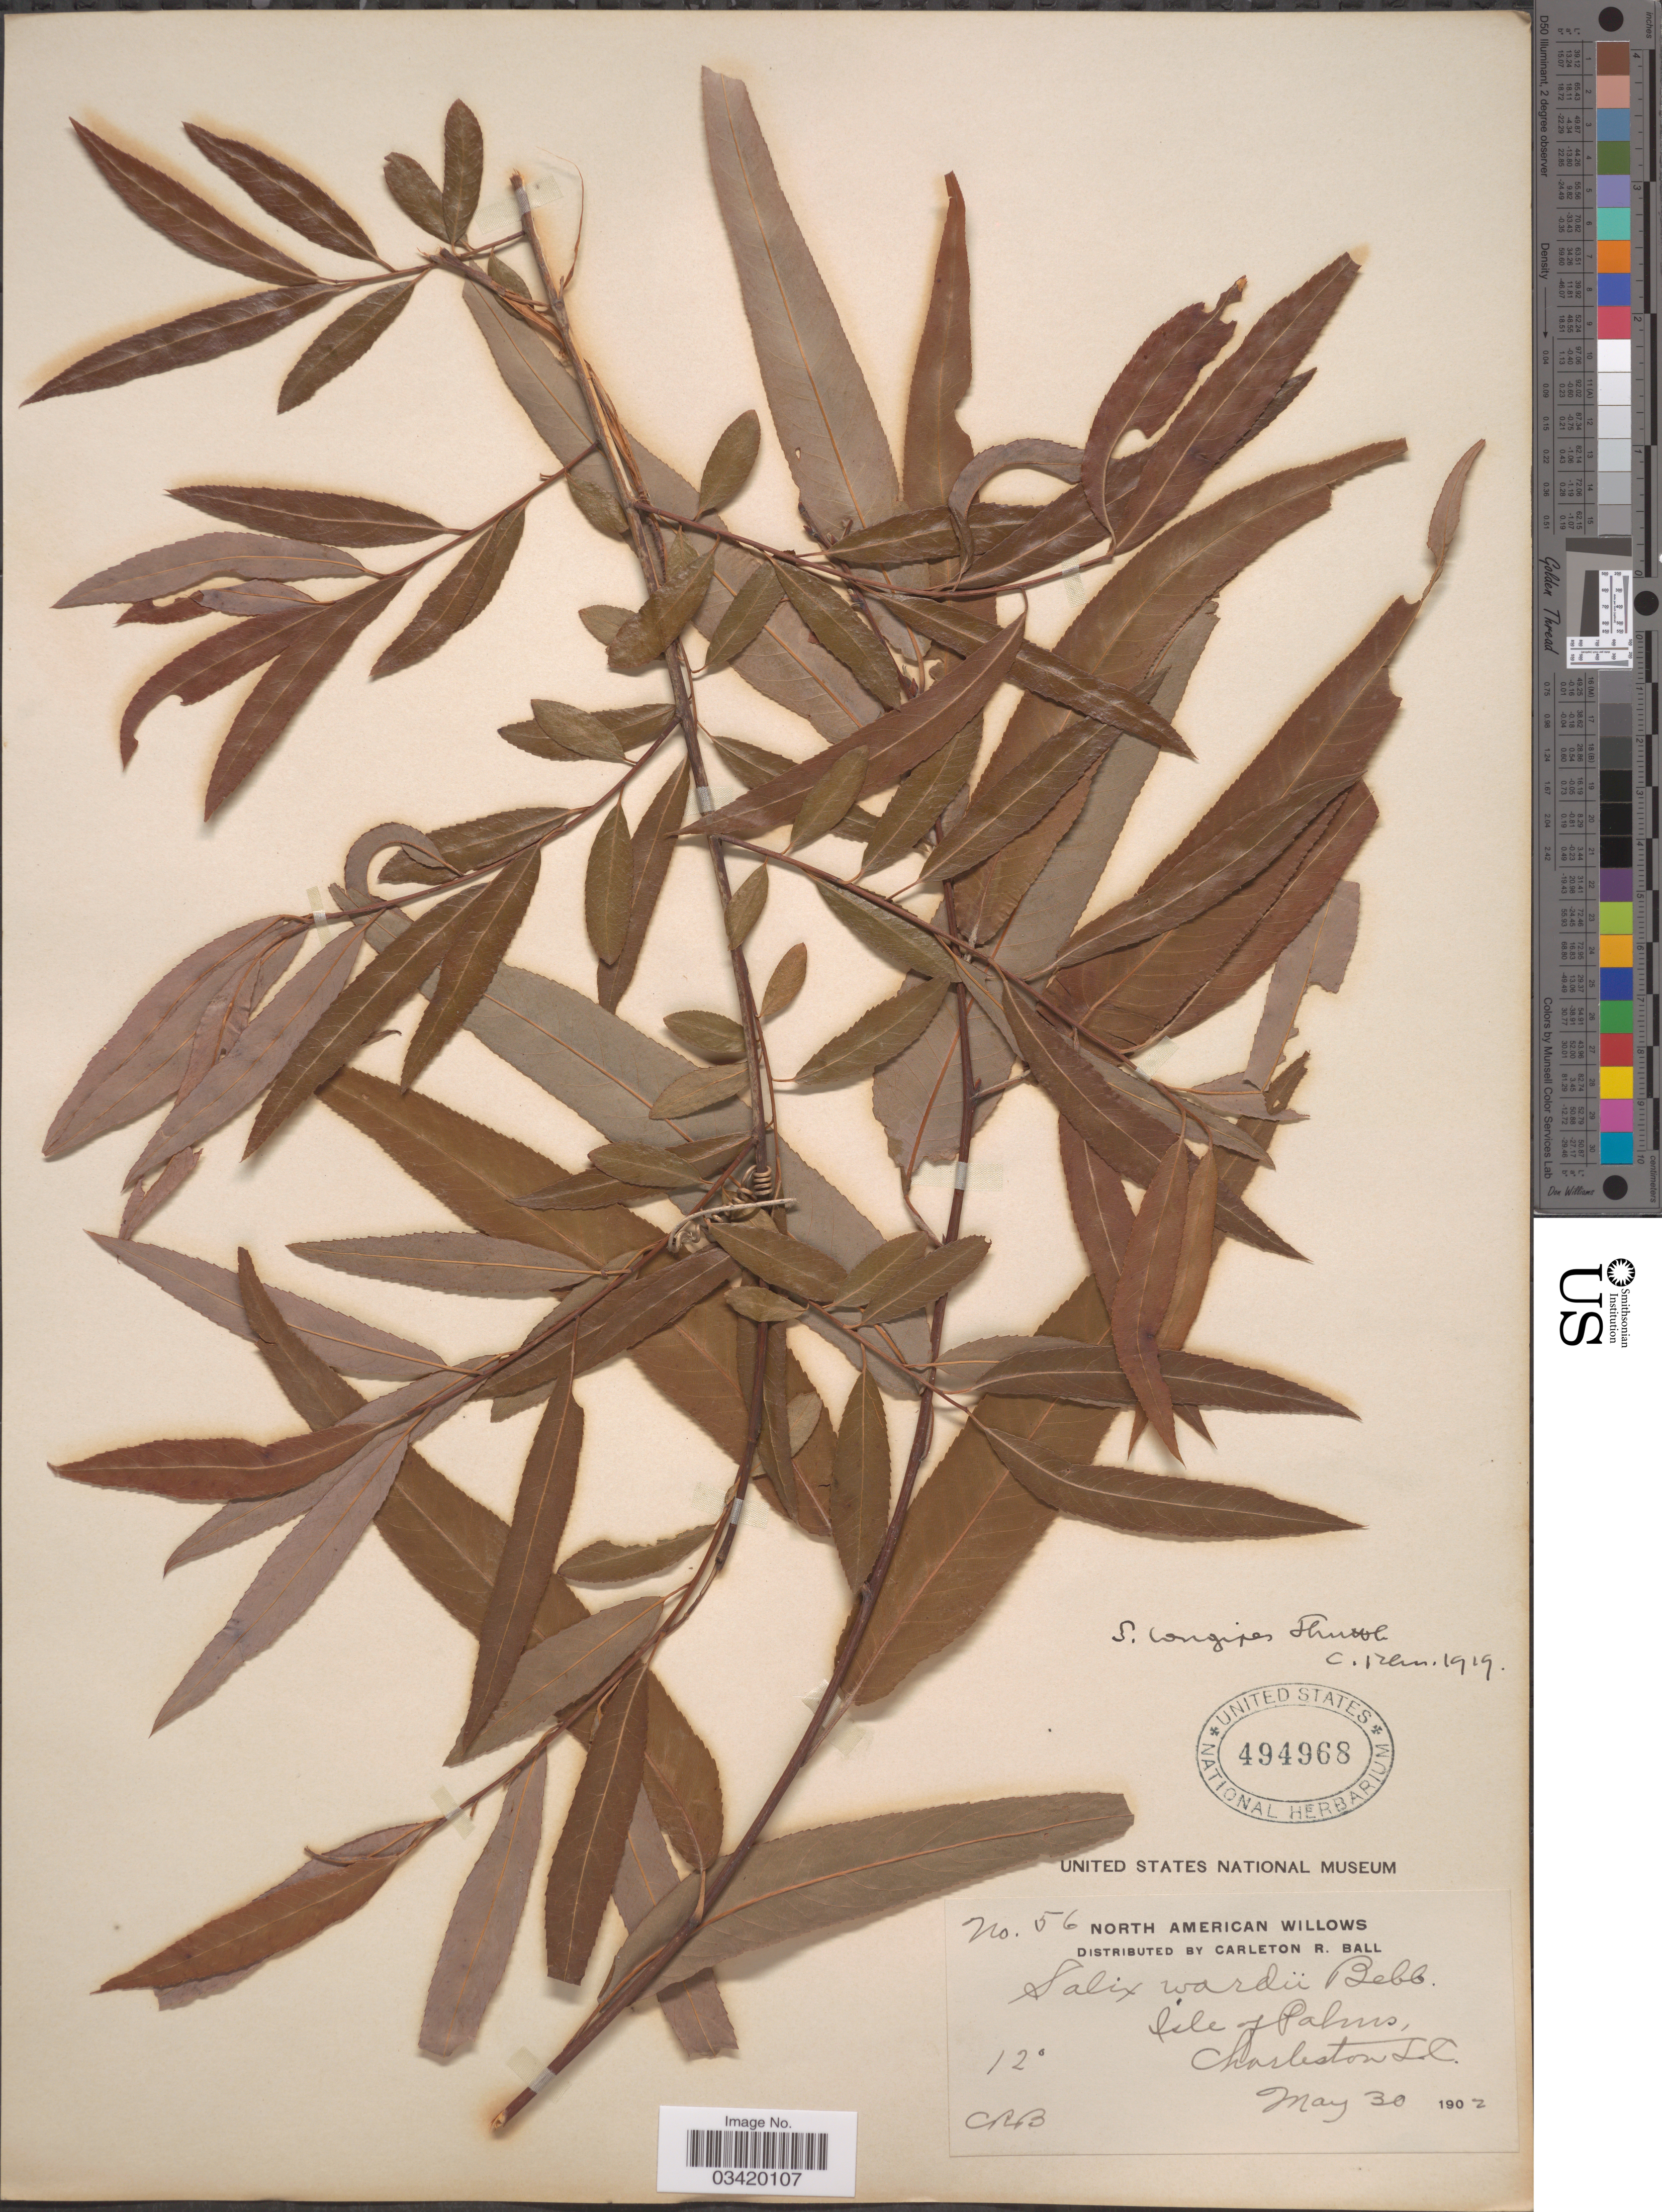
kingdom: Plantae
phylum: Tracheophyta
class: Magnoliopsida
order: Malpighiales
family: Salicaceae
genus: Salix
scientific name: Salix caroliniana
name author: Michx.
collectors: C. R. Ball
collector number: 56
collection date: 1902-05-30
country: United States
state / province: South Carolina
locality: Isle of Palms, Charleston.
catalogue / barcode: US 494968